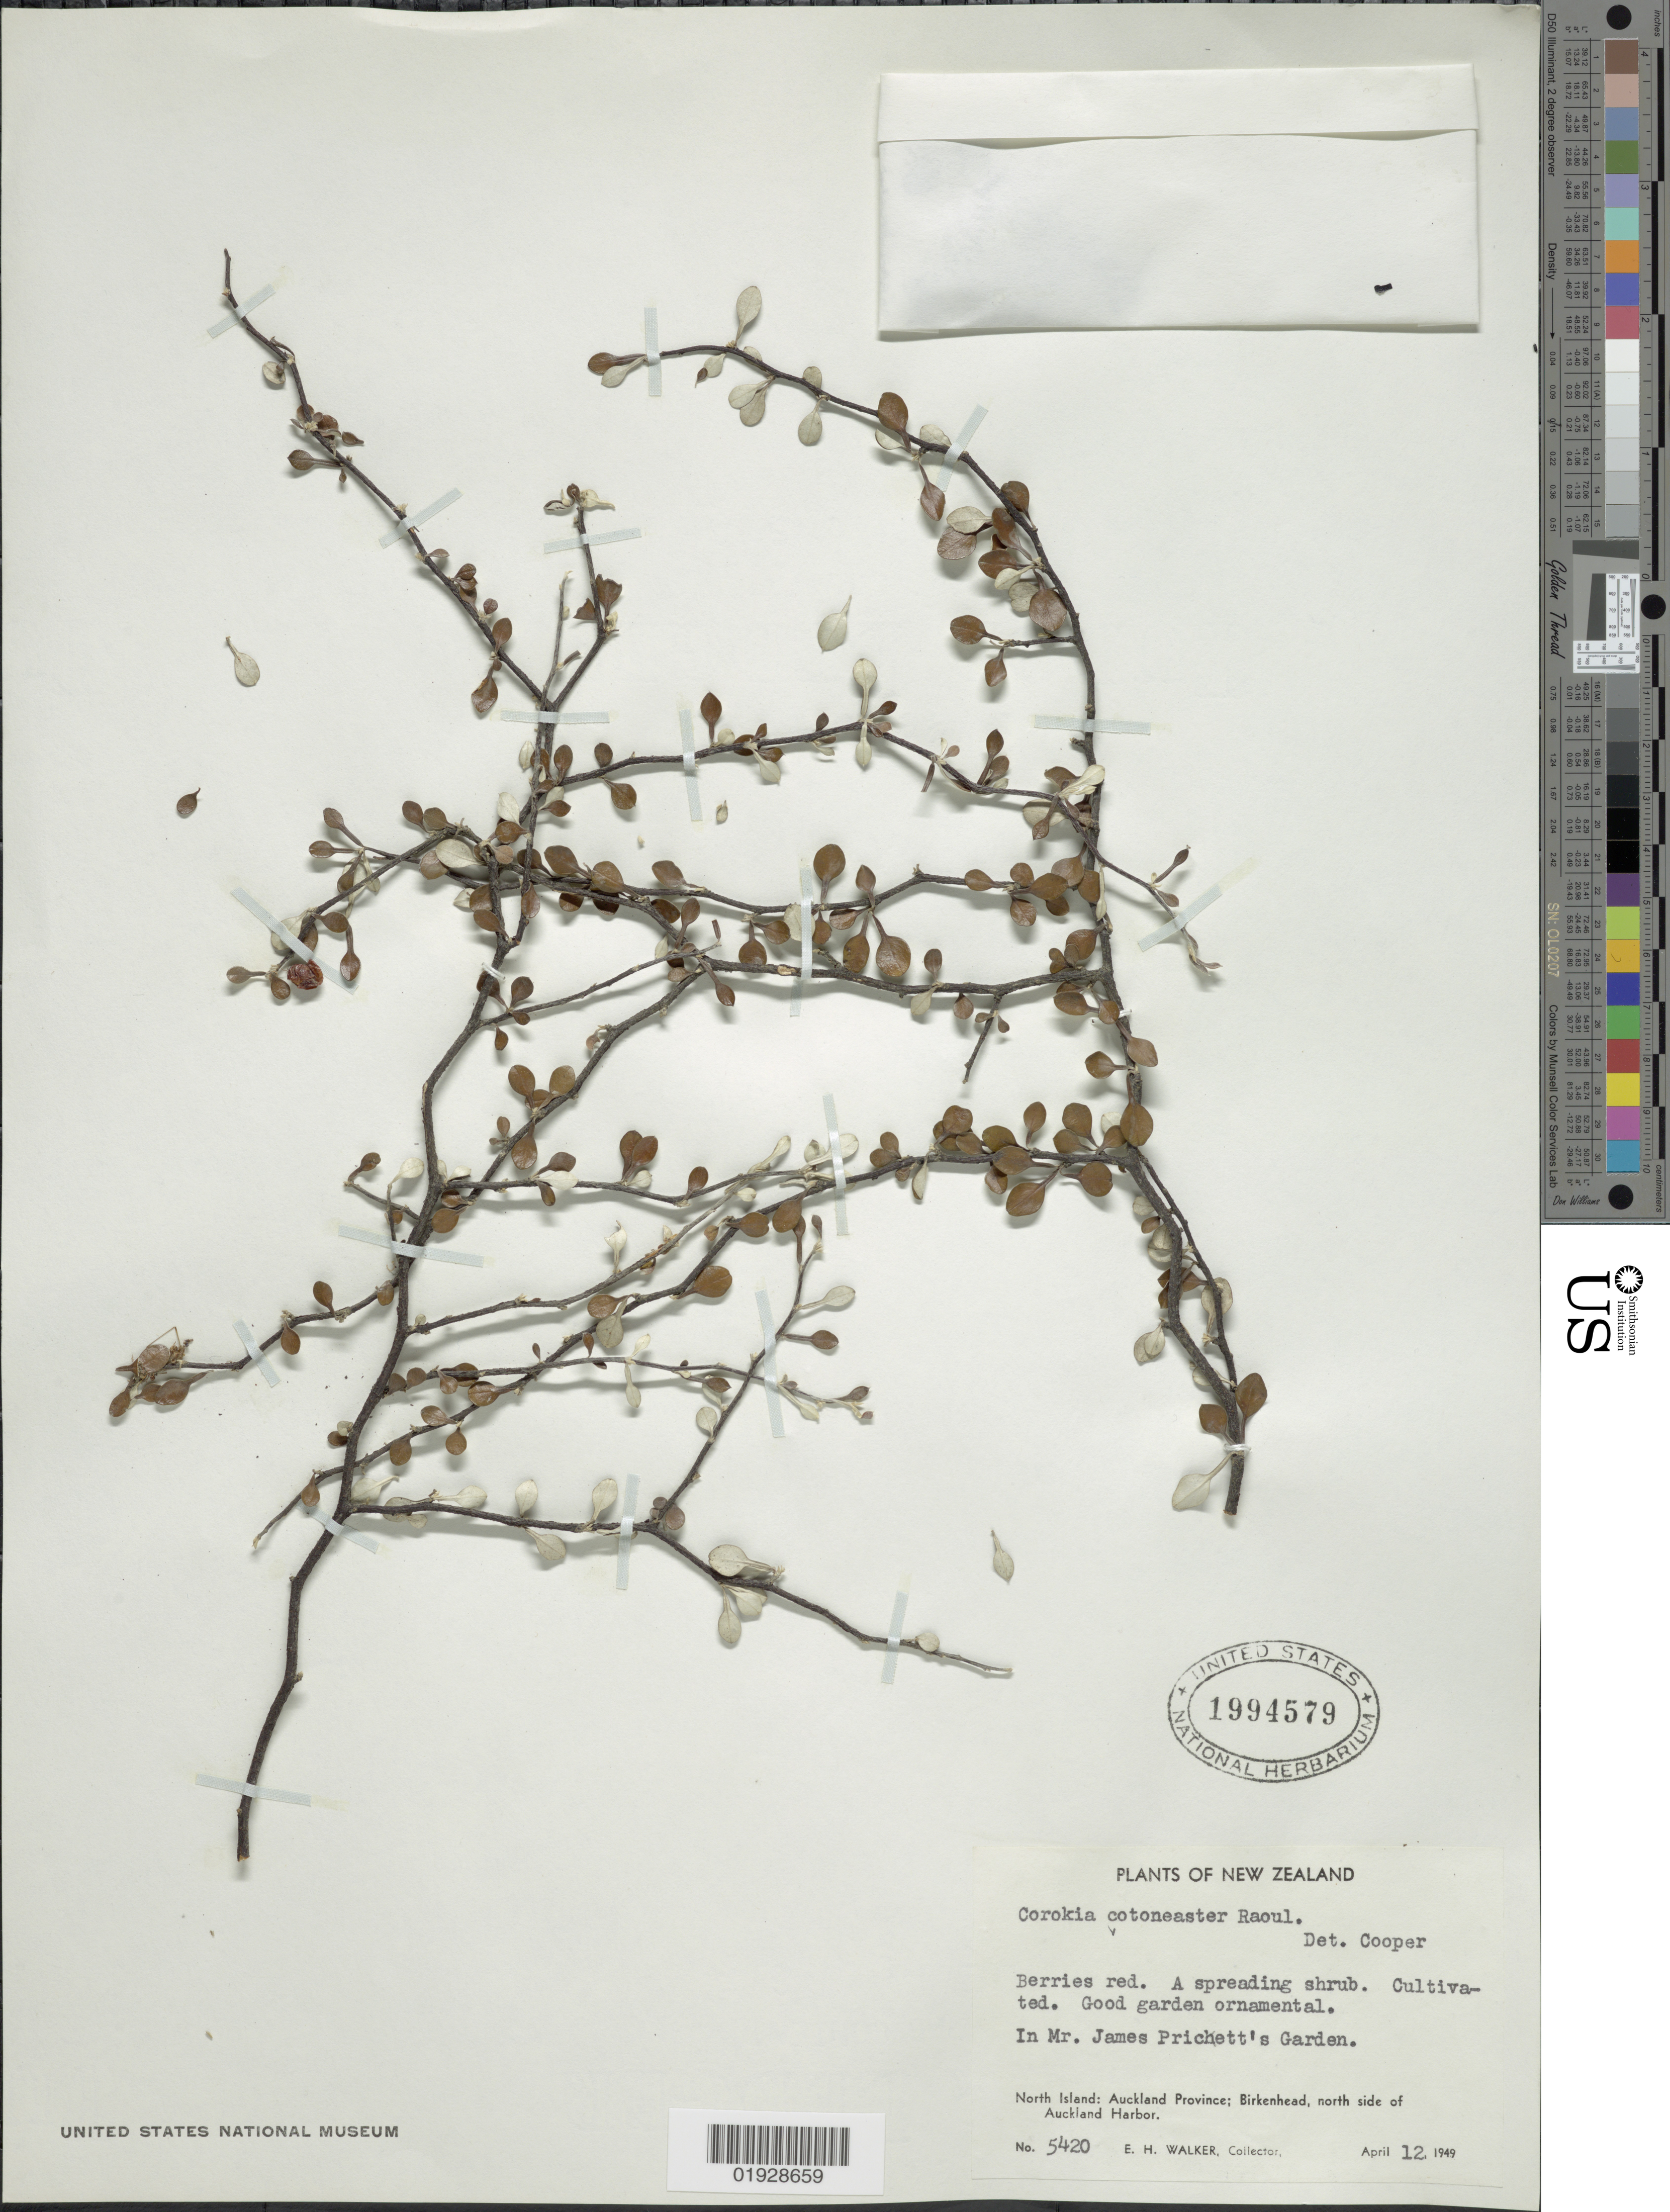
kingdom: Plantae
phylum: Tracheophyta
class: Magnoliopsida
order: Asterales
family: Argophyllaceae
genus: Corokia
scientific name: Corokia cotoneaster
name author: Raoul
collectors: E. H. Walker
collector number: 5420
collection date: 1949-04-12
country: New Zealand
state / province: Auckland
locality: North Island: Birkenhead, north side of Auckland Harbor. In Mr. James Prickett's Garden.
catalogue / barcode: US 1994579